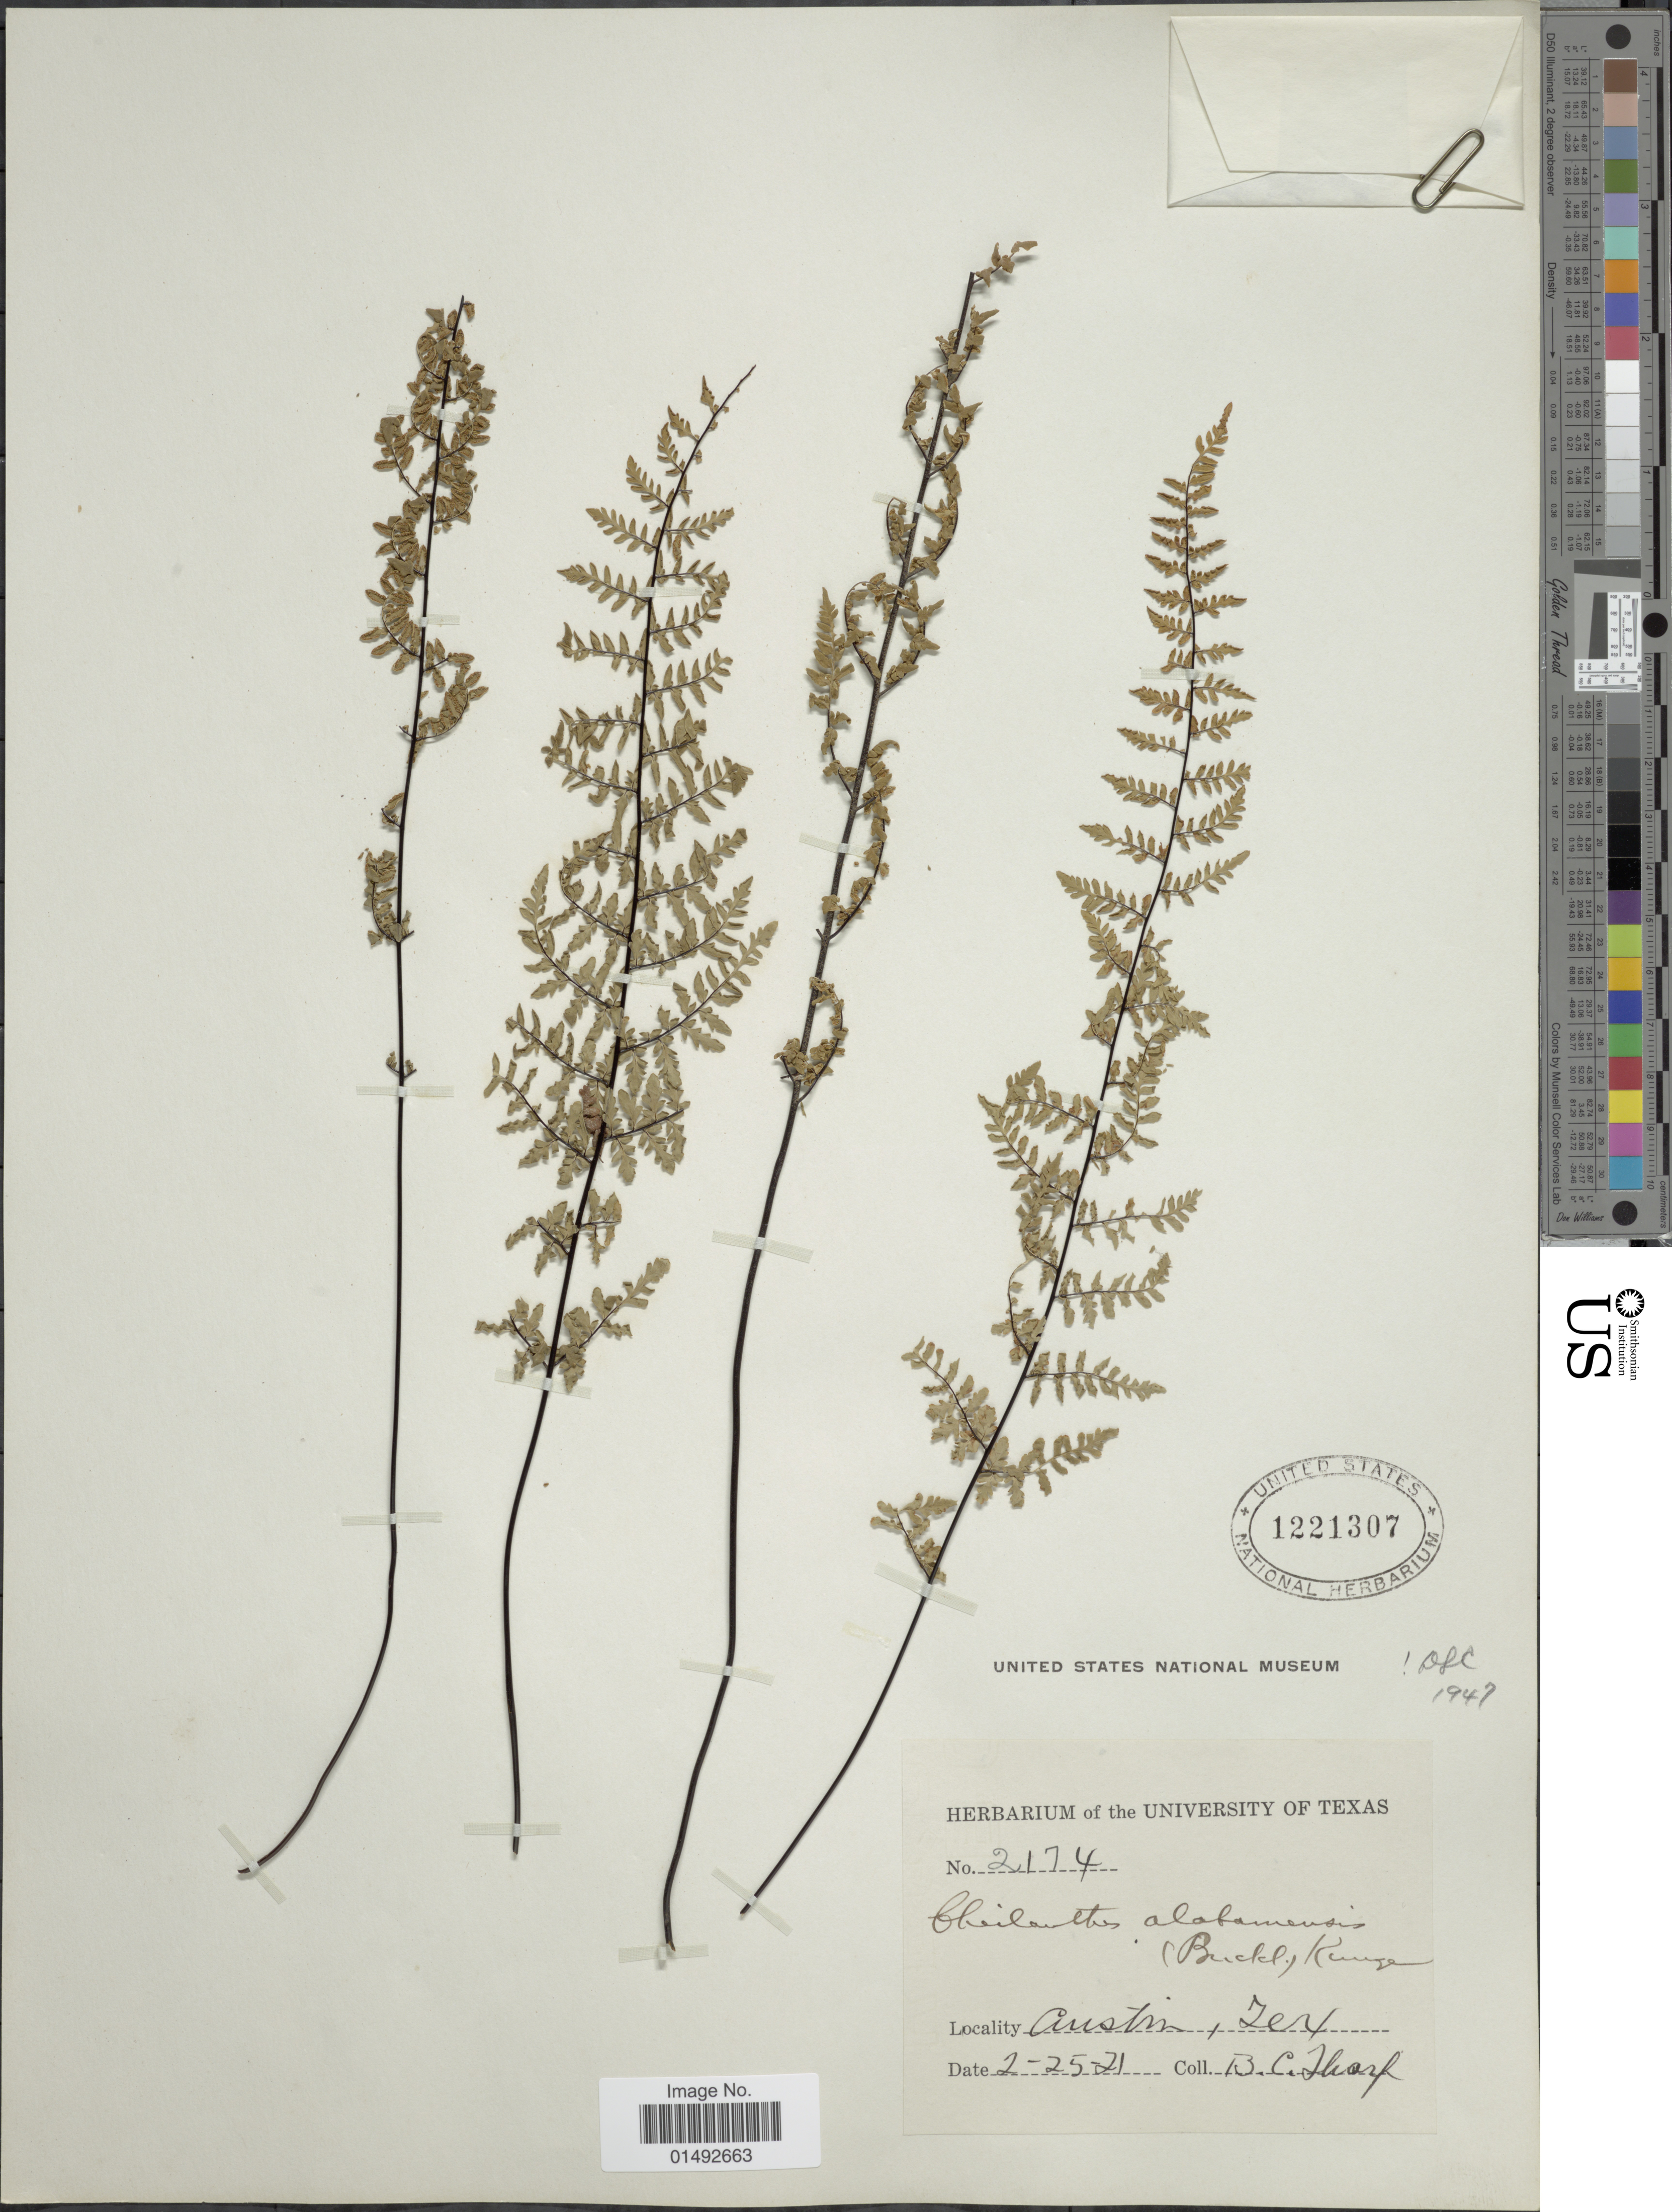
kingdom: Plantae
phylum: Tracheophyta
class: Polypodiopsida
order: Polypodiales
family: Pteridaceae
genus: Myriopteris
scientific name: Myriopteris alabamensis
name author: (Buckley) Grusz & Windham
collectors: B. Sharp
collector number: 2174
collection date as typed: Transcribed d/m/y: 25/2/21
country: United States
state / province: Texas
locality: Austin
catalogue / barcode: US 1221307